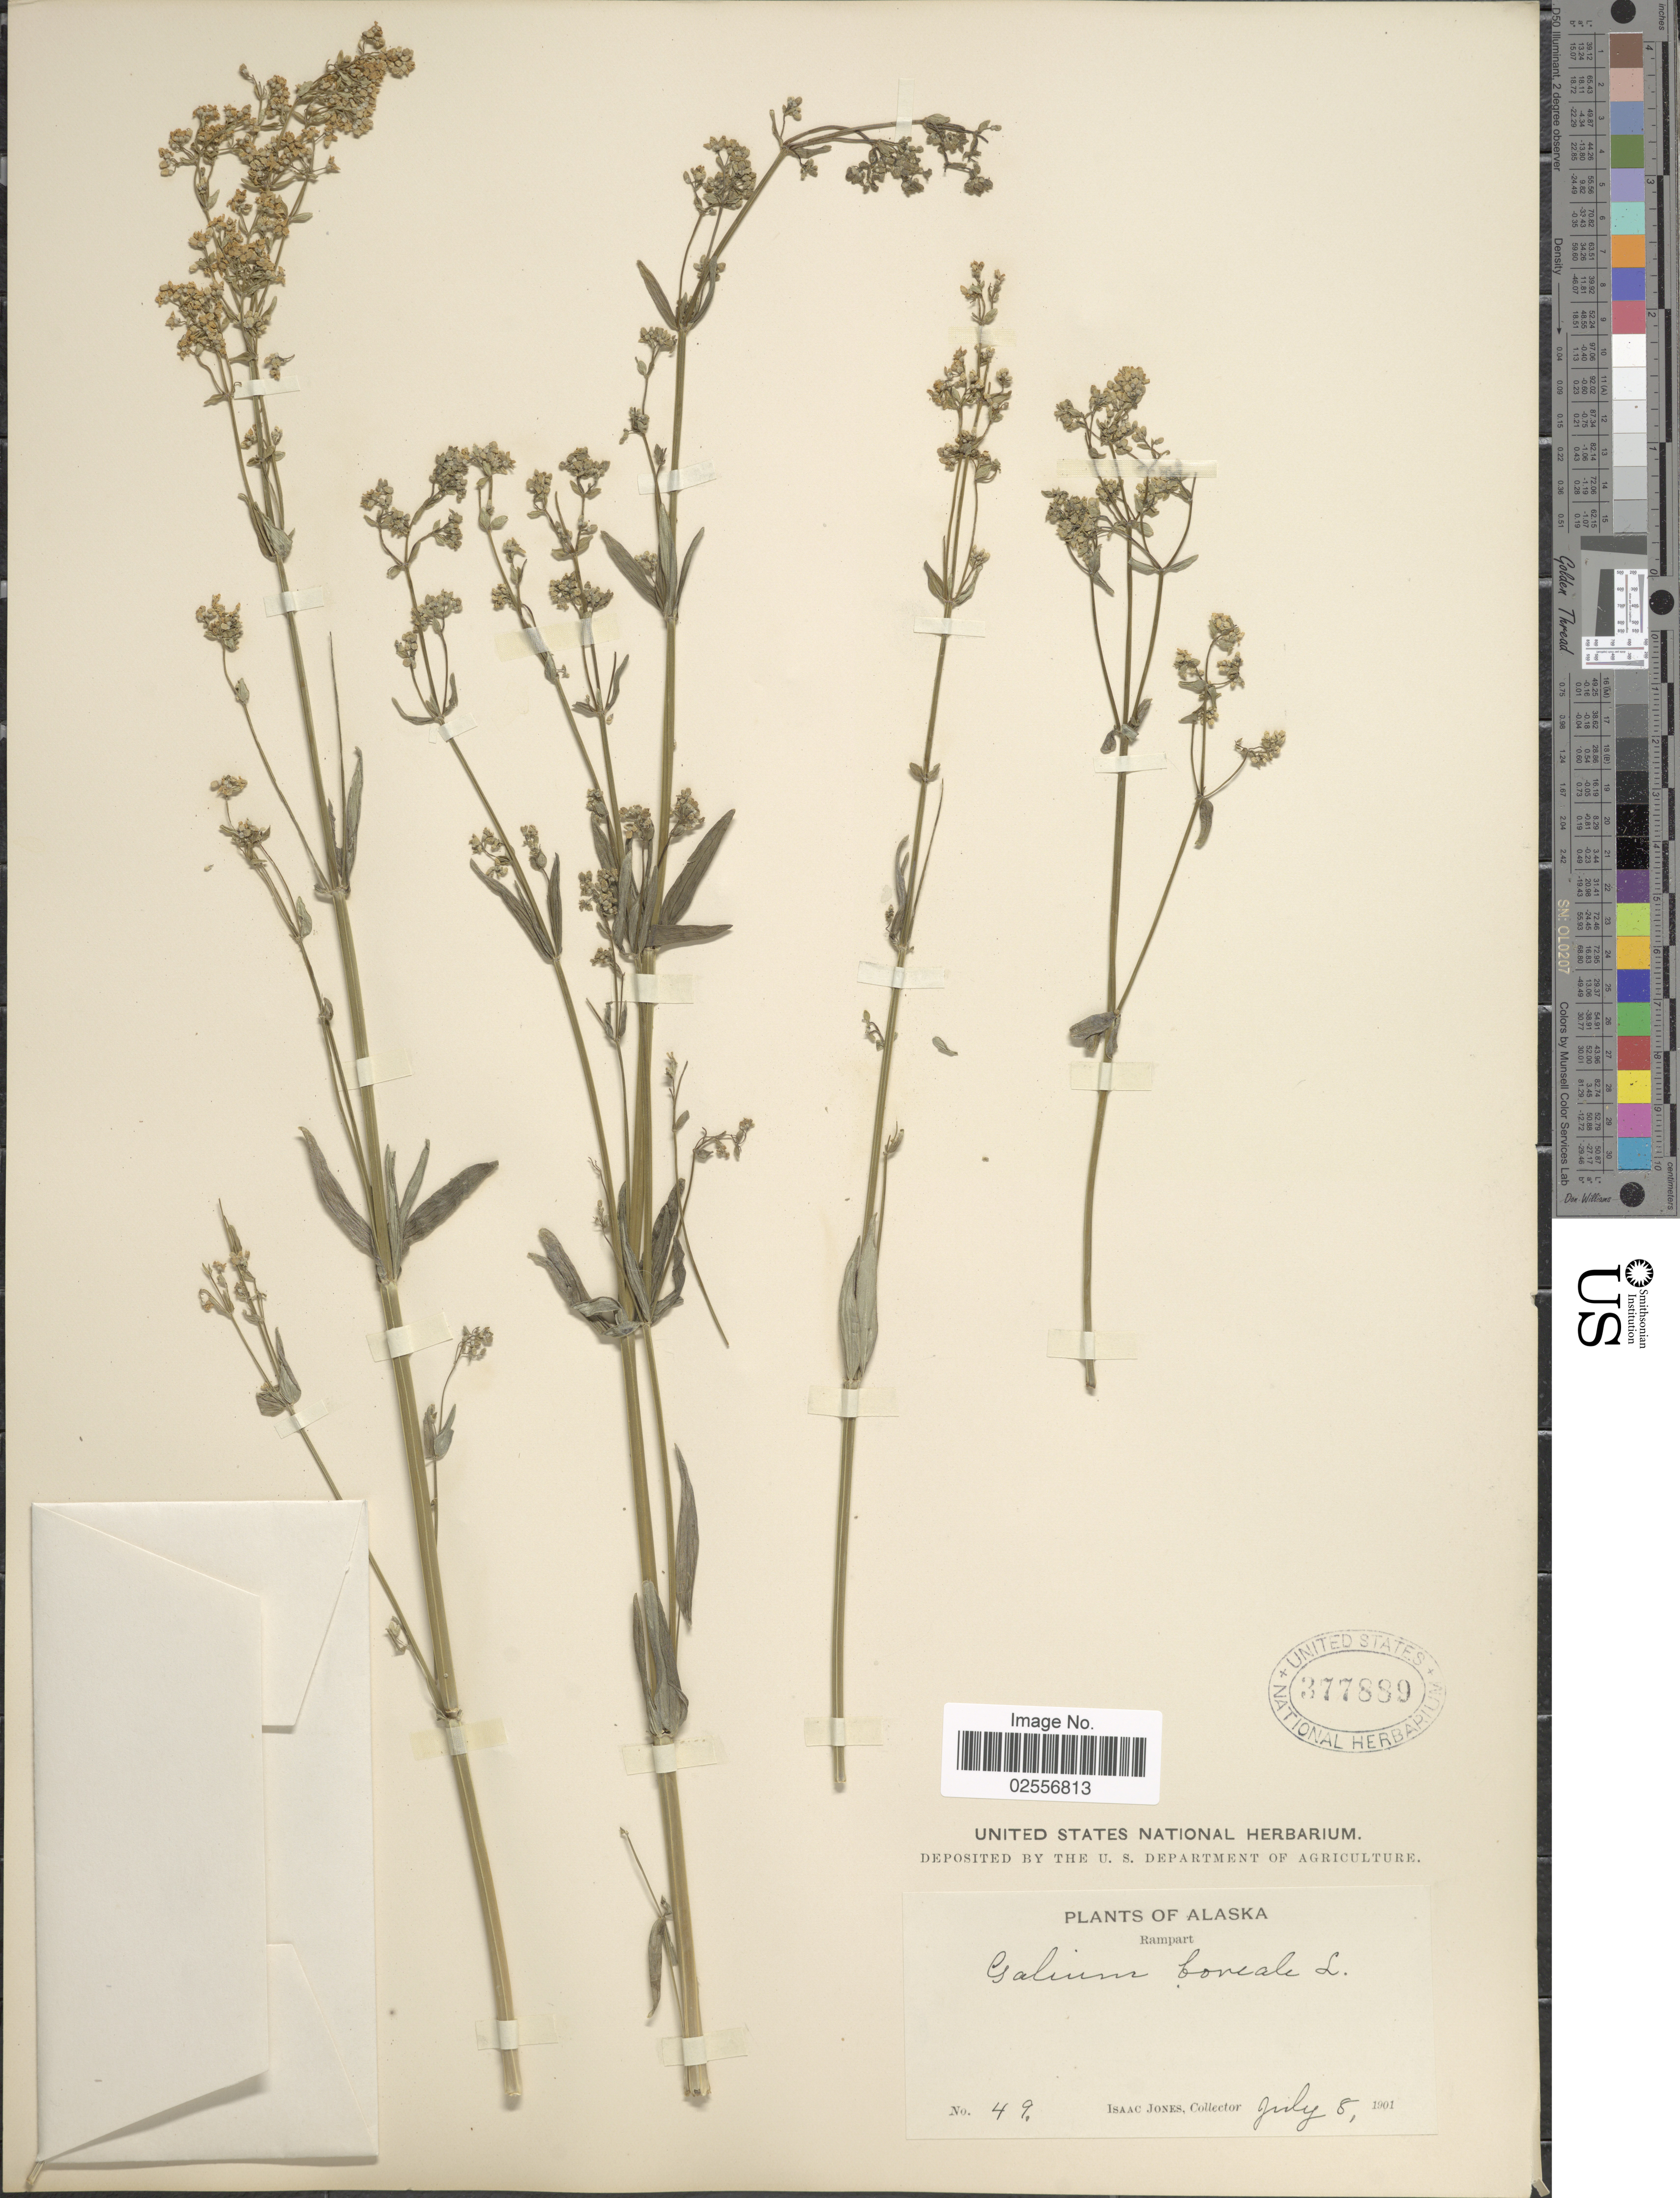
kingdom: Plantae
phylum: Tracheophyta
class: Magnoliopsida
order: Gentianales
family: Rubiaceae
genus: Galium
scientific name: Galium boreale L.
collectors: I. Jones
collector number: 49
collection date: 1901-07-08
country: United States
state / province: Alaska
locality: Rampart.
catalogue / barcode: US 377889